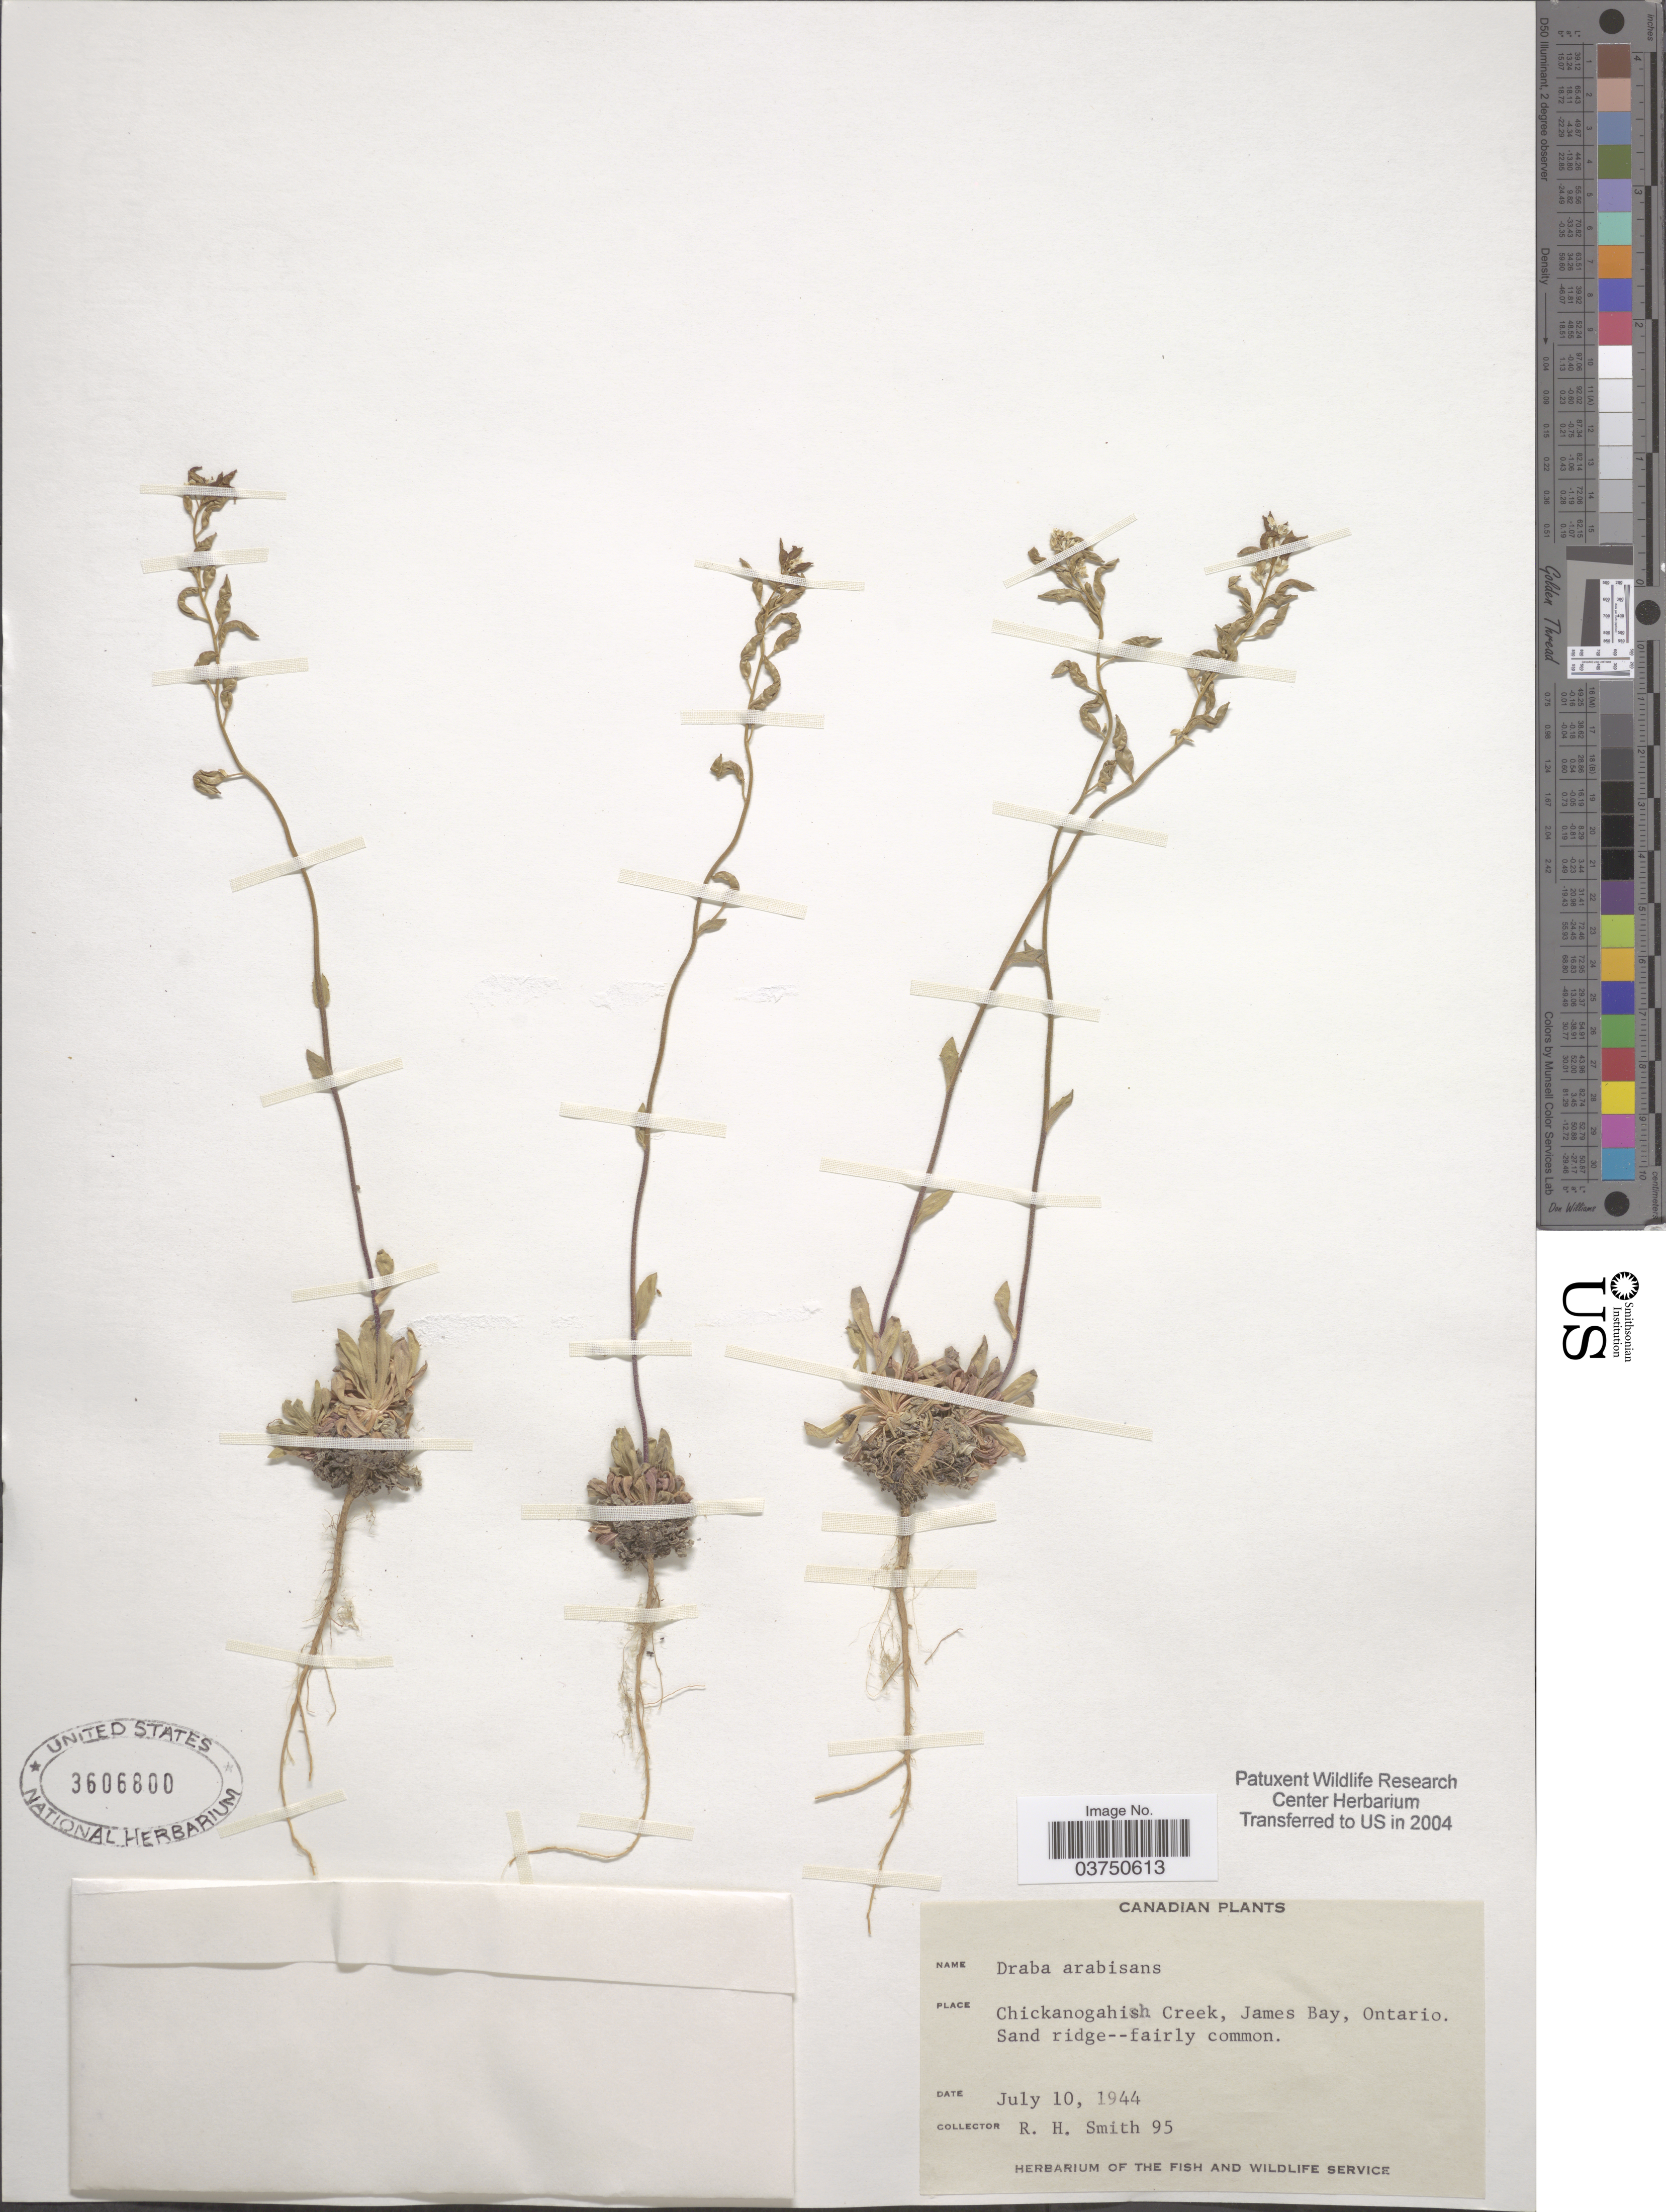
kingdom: Plantae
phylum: Tracheophyta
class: Magnoliopsida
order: Brassicales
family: Brassicaceae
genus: Draba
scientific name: Draba arabisans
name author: Michx.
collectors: R. H. Smith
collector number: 95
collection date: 1944-07-10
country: Canada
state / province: Ontario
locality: Chickanogahish Creek, James Bay.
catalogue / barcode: US 3606800